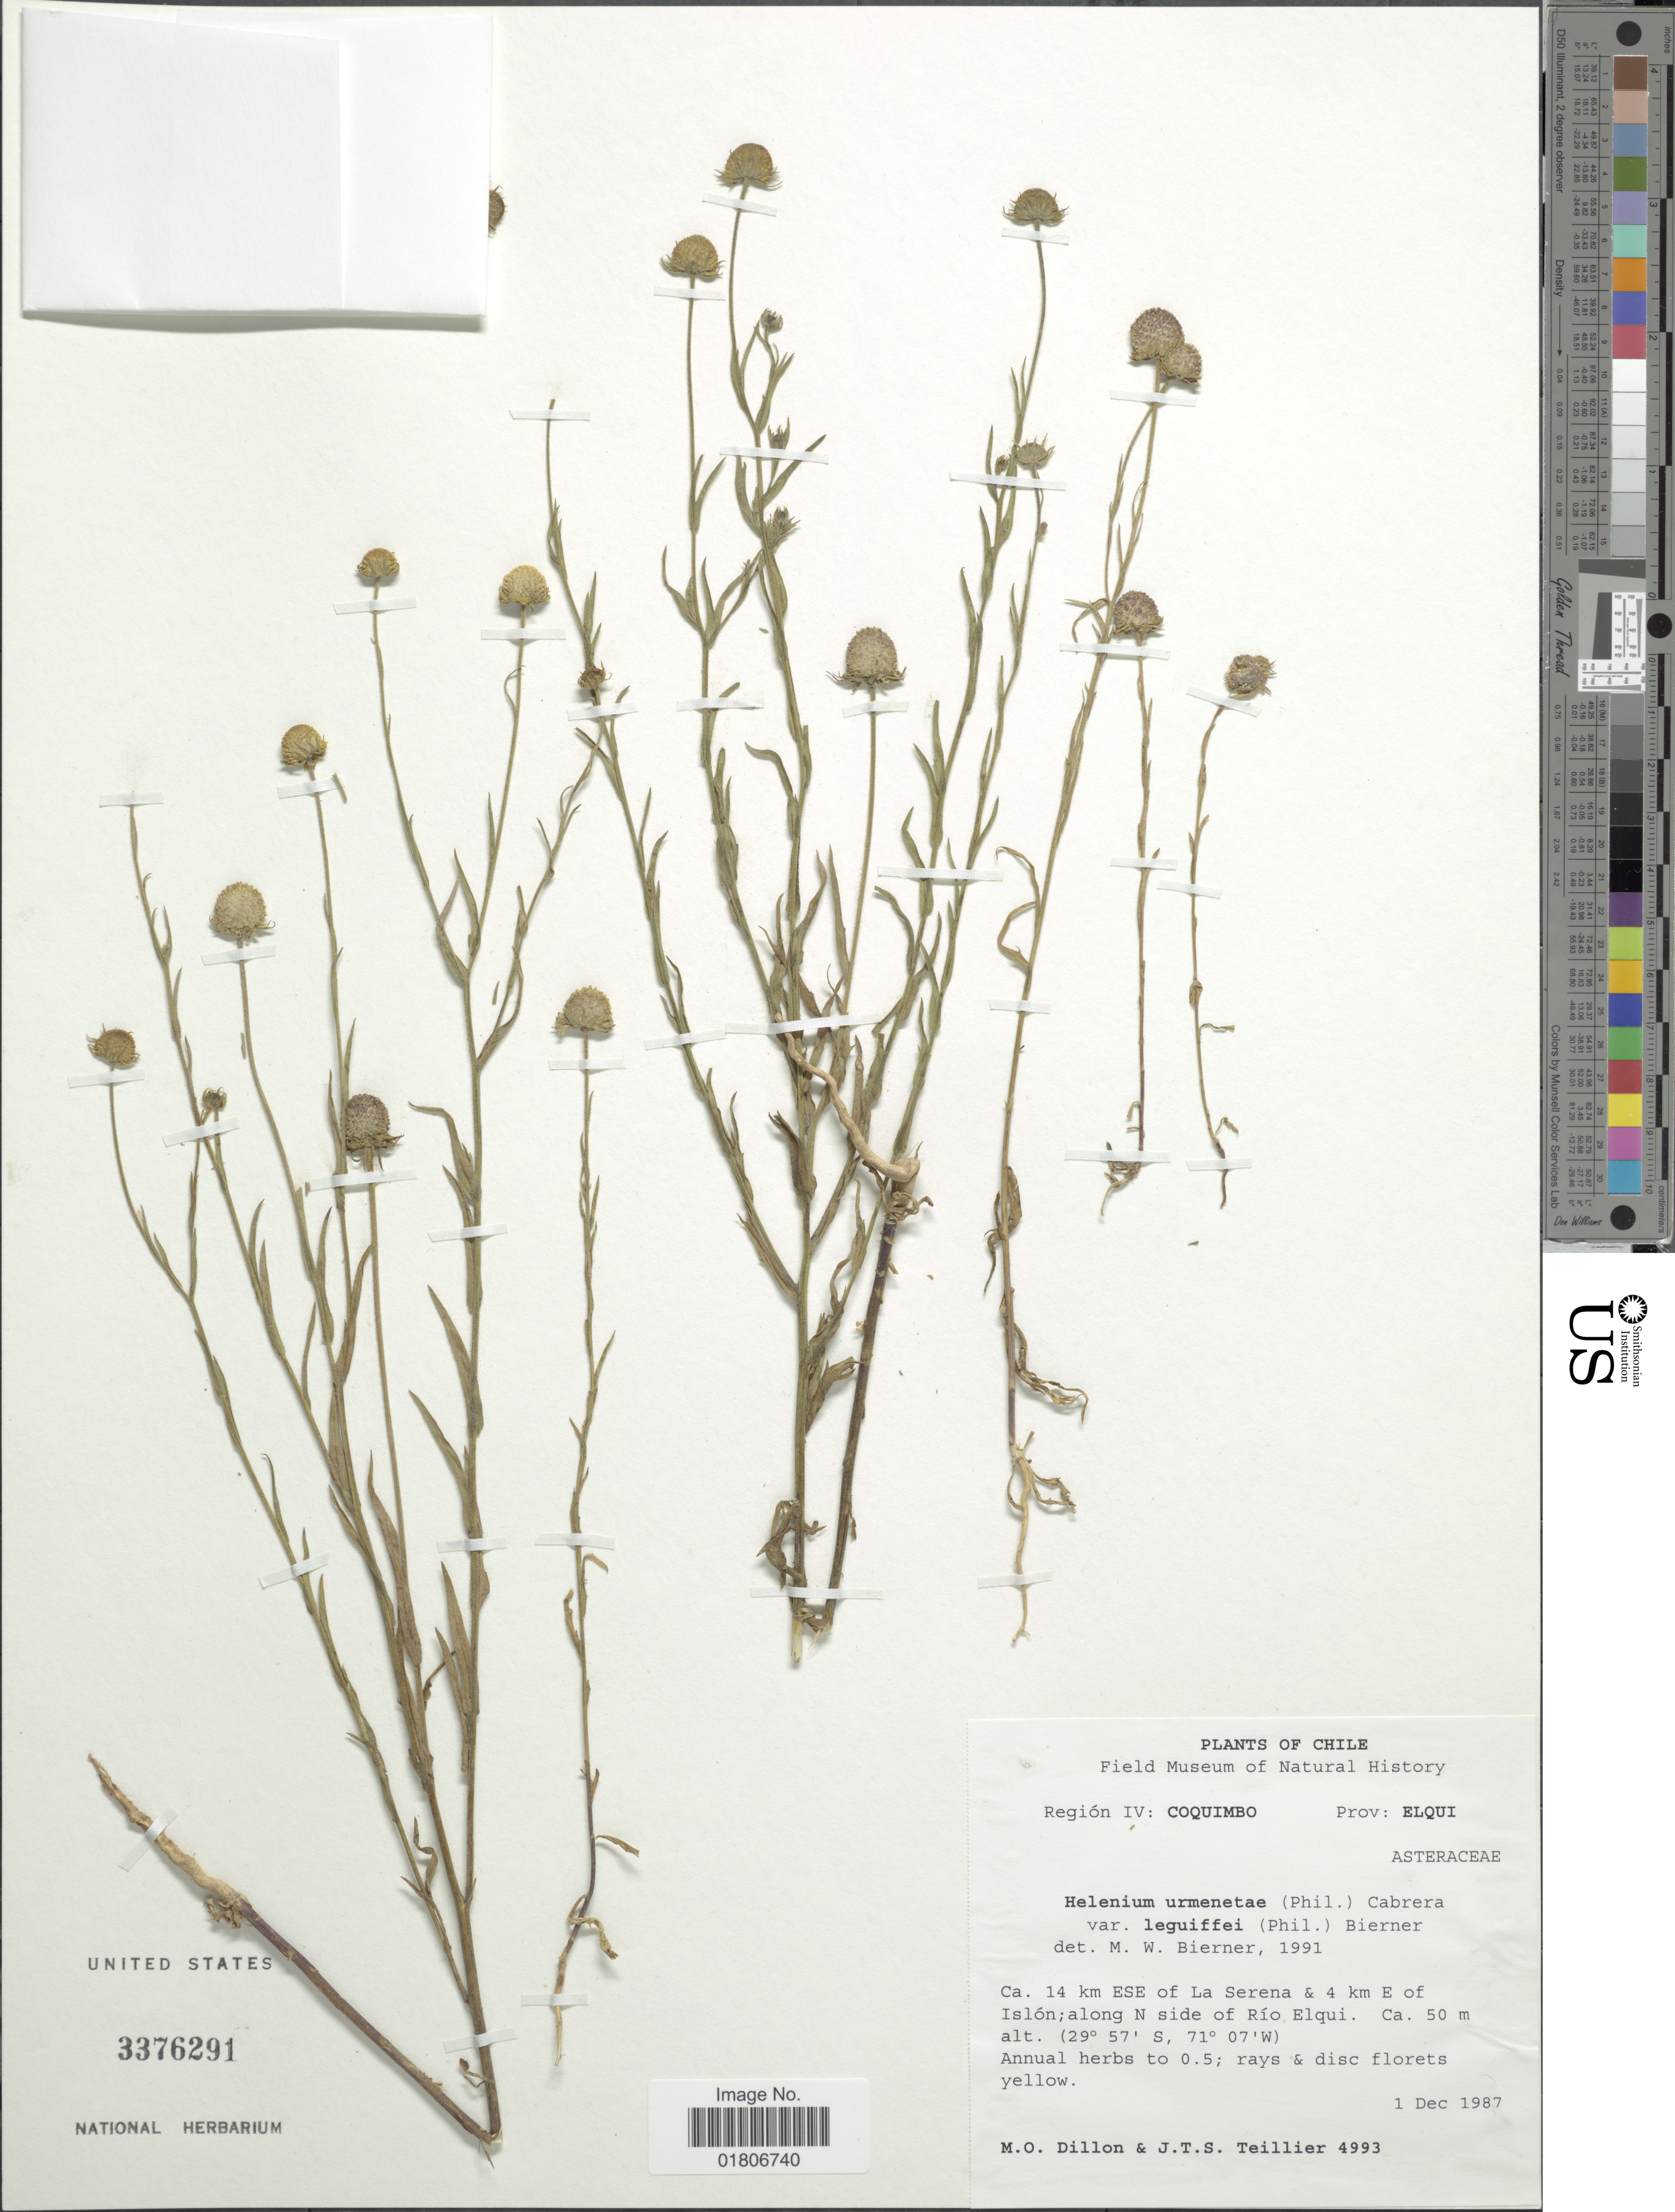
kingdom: Plantae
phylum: Tracheophyta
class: Magnoliopsida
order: Asterales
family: Asteraceae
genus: Helenium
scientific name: Helenium urmenetae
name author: (Phil.) Cabrera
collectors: M. O. Dillon & J. Teillier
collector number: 4993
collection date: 1987-12-01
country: Chile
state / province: Coquimbo (IV)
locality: Prov: Elqui. Ca. 14 km ESE of La Serena & 4 km E of Islón; along N side of Río Elqui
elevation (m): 50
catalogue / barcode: US 3376291